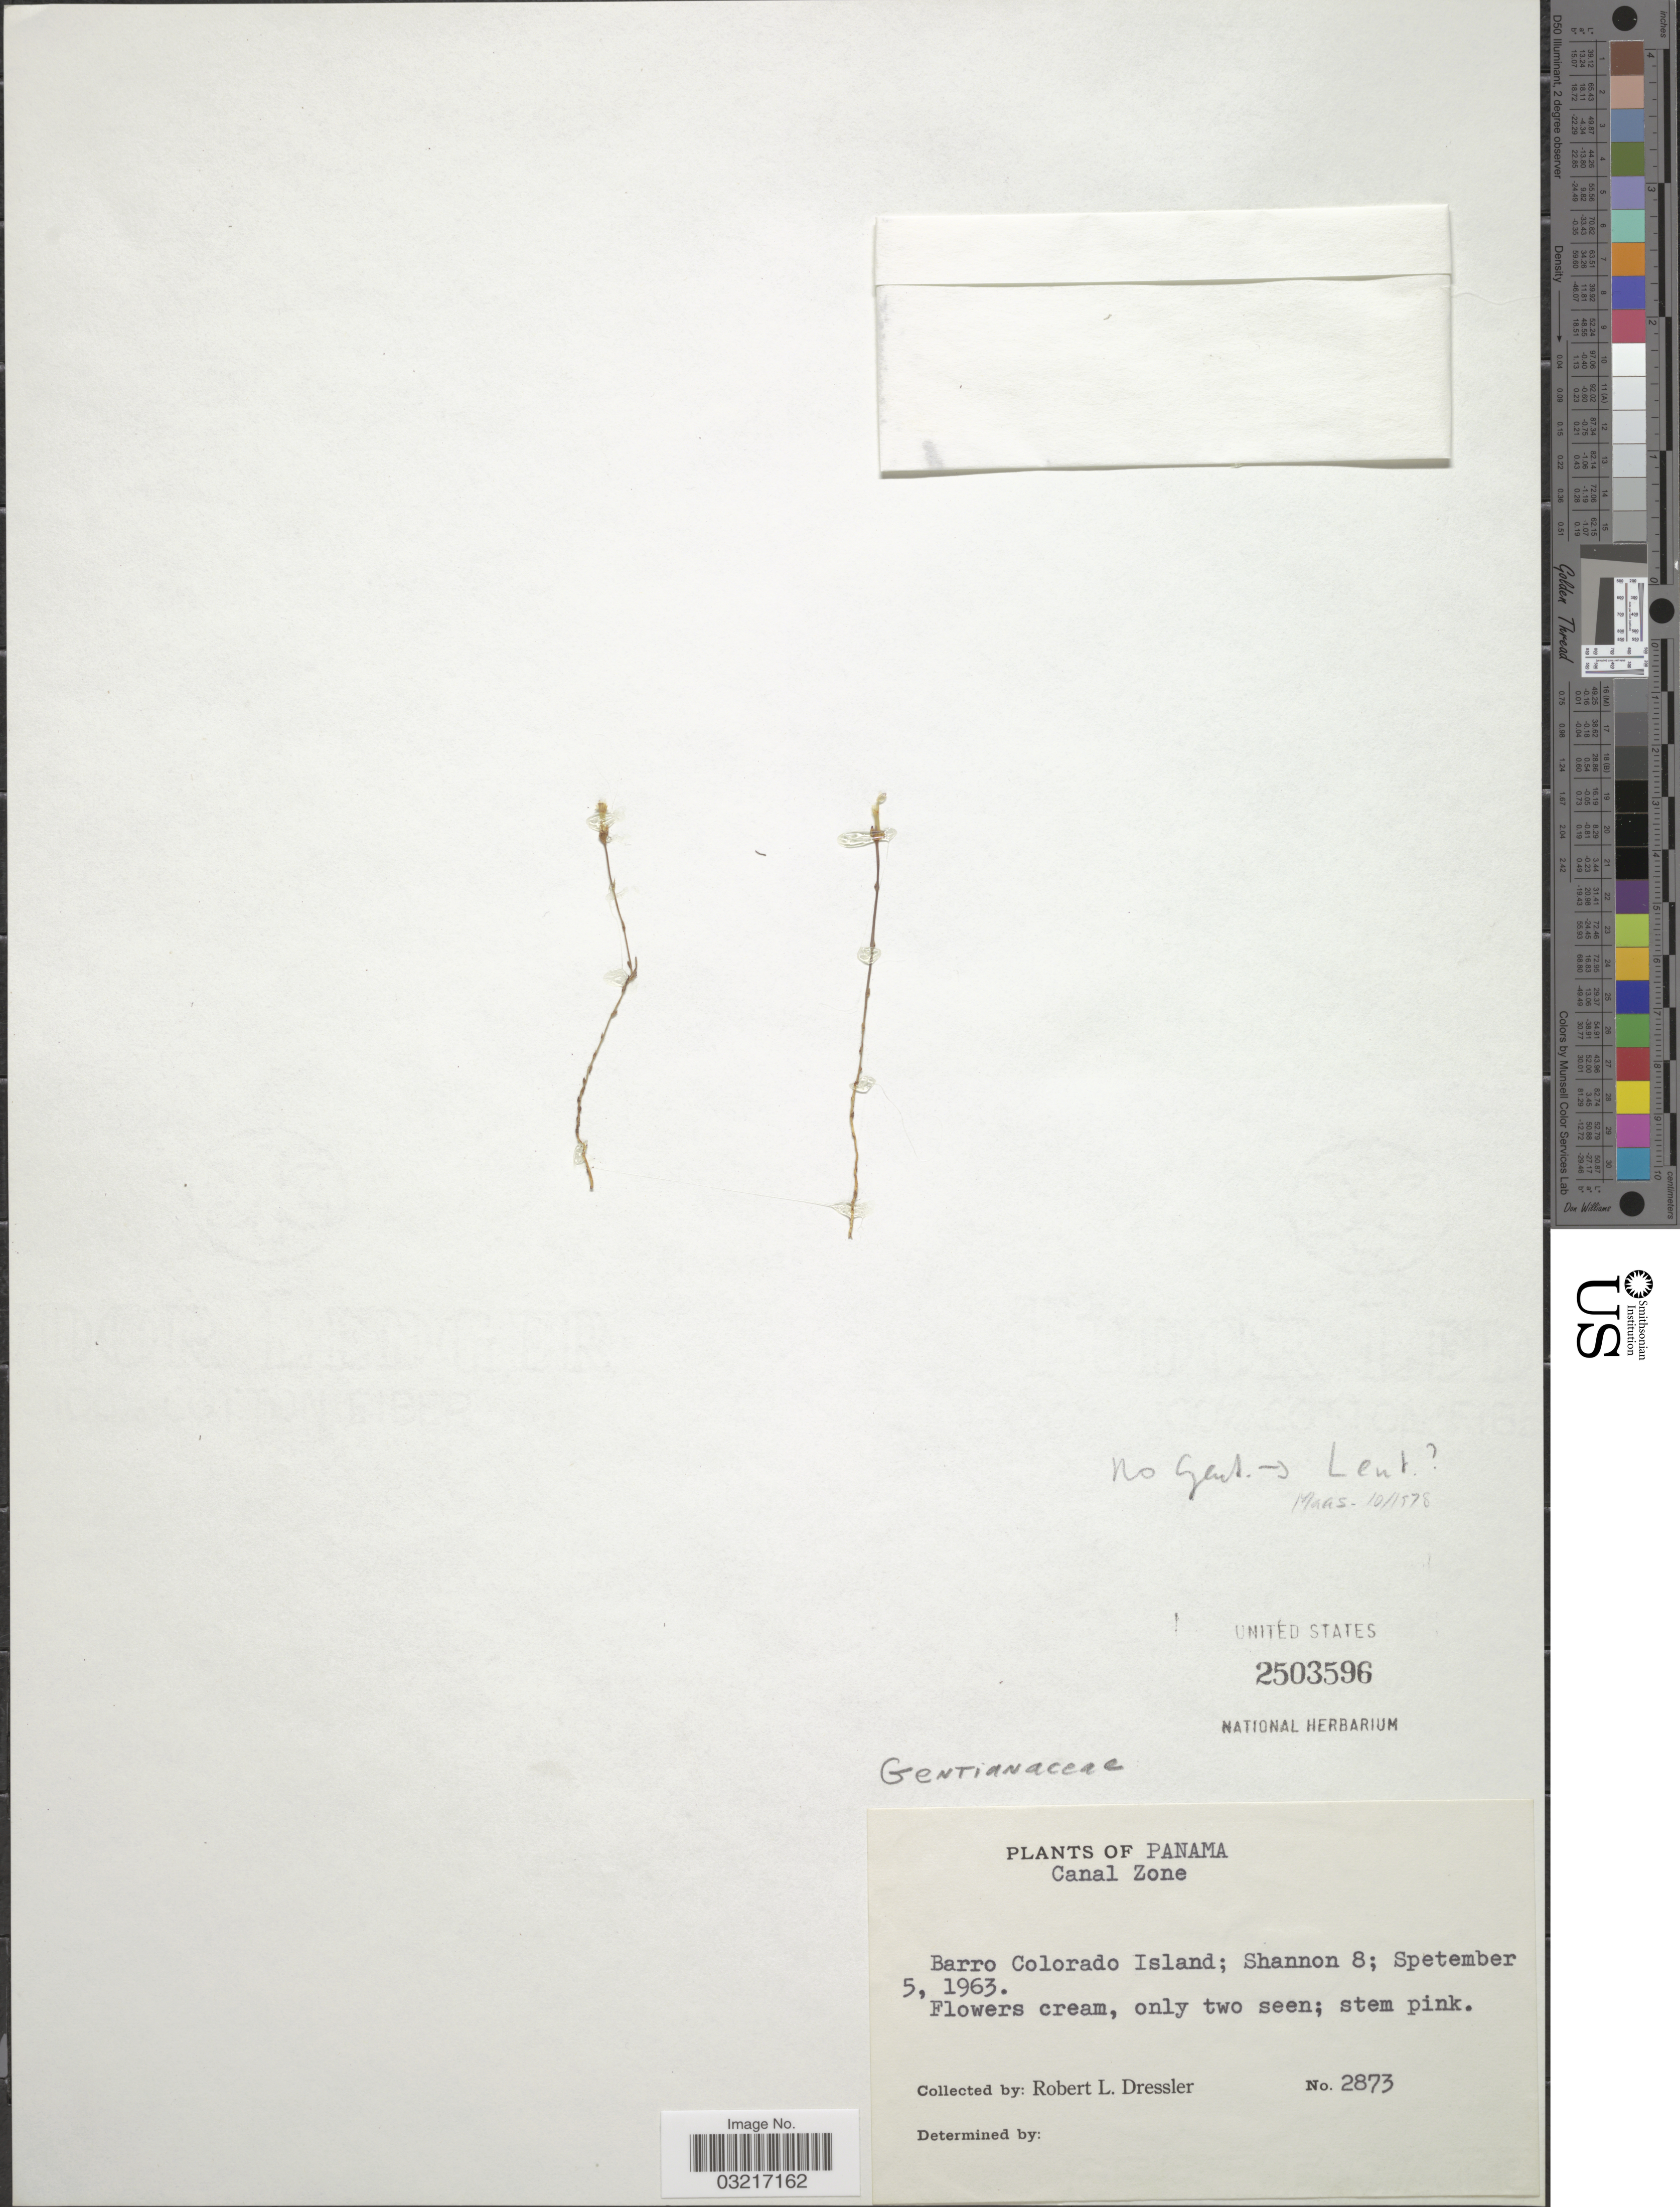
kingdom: Plantae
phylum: Tracheophyta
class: Magnoliopsida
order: Lamiales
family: Lentibulariaceae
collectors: R. Dressler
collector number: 2873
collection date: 1963-09-05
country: Panama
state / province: Panamá Oeste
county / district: Canal Zone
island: Barro Colorado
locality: Canal Zone. Barro Colorado Island; Shannon 8.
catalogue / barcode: US 2503596